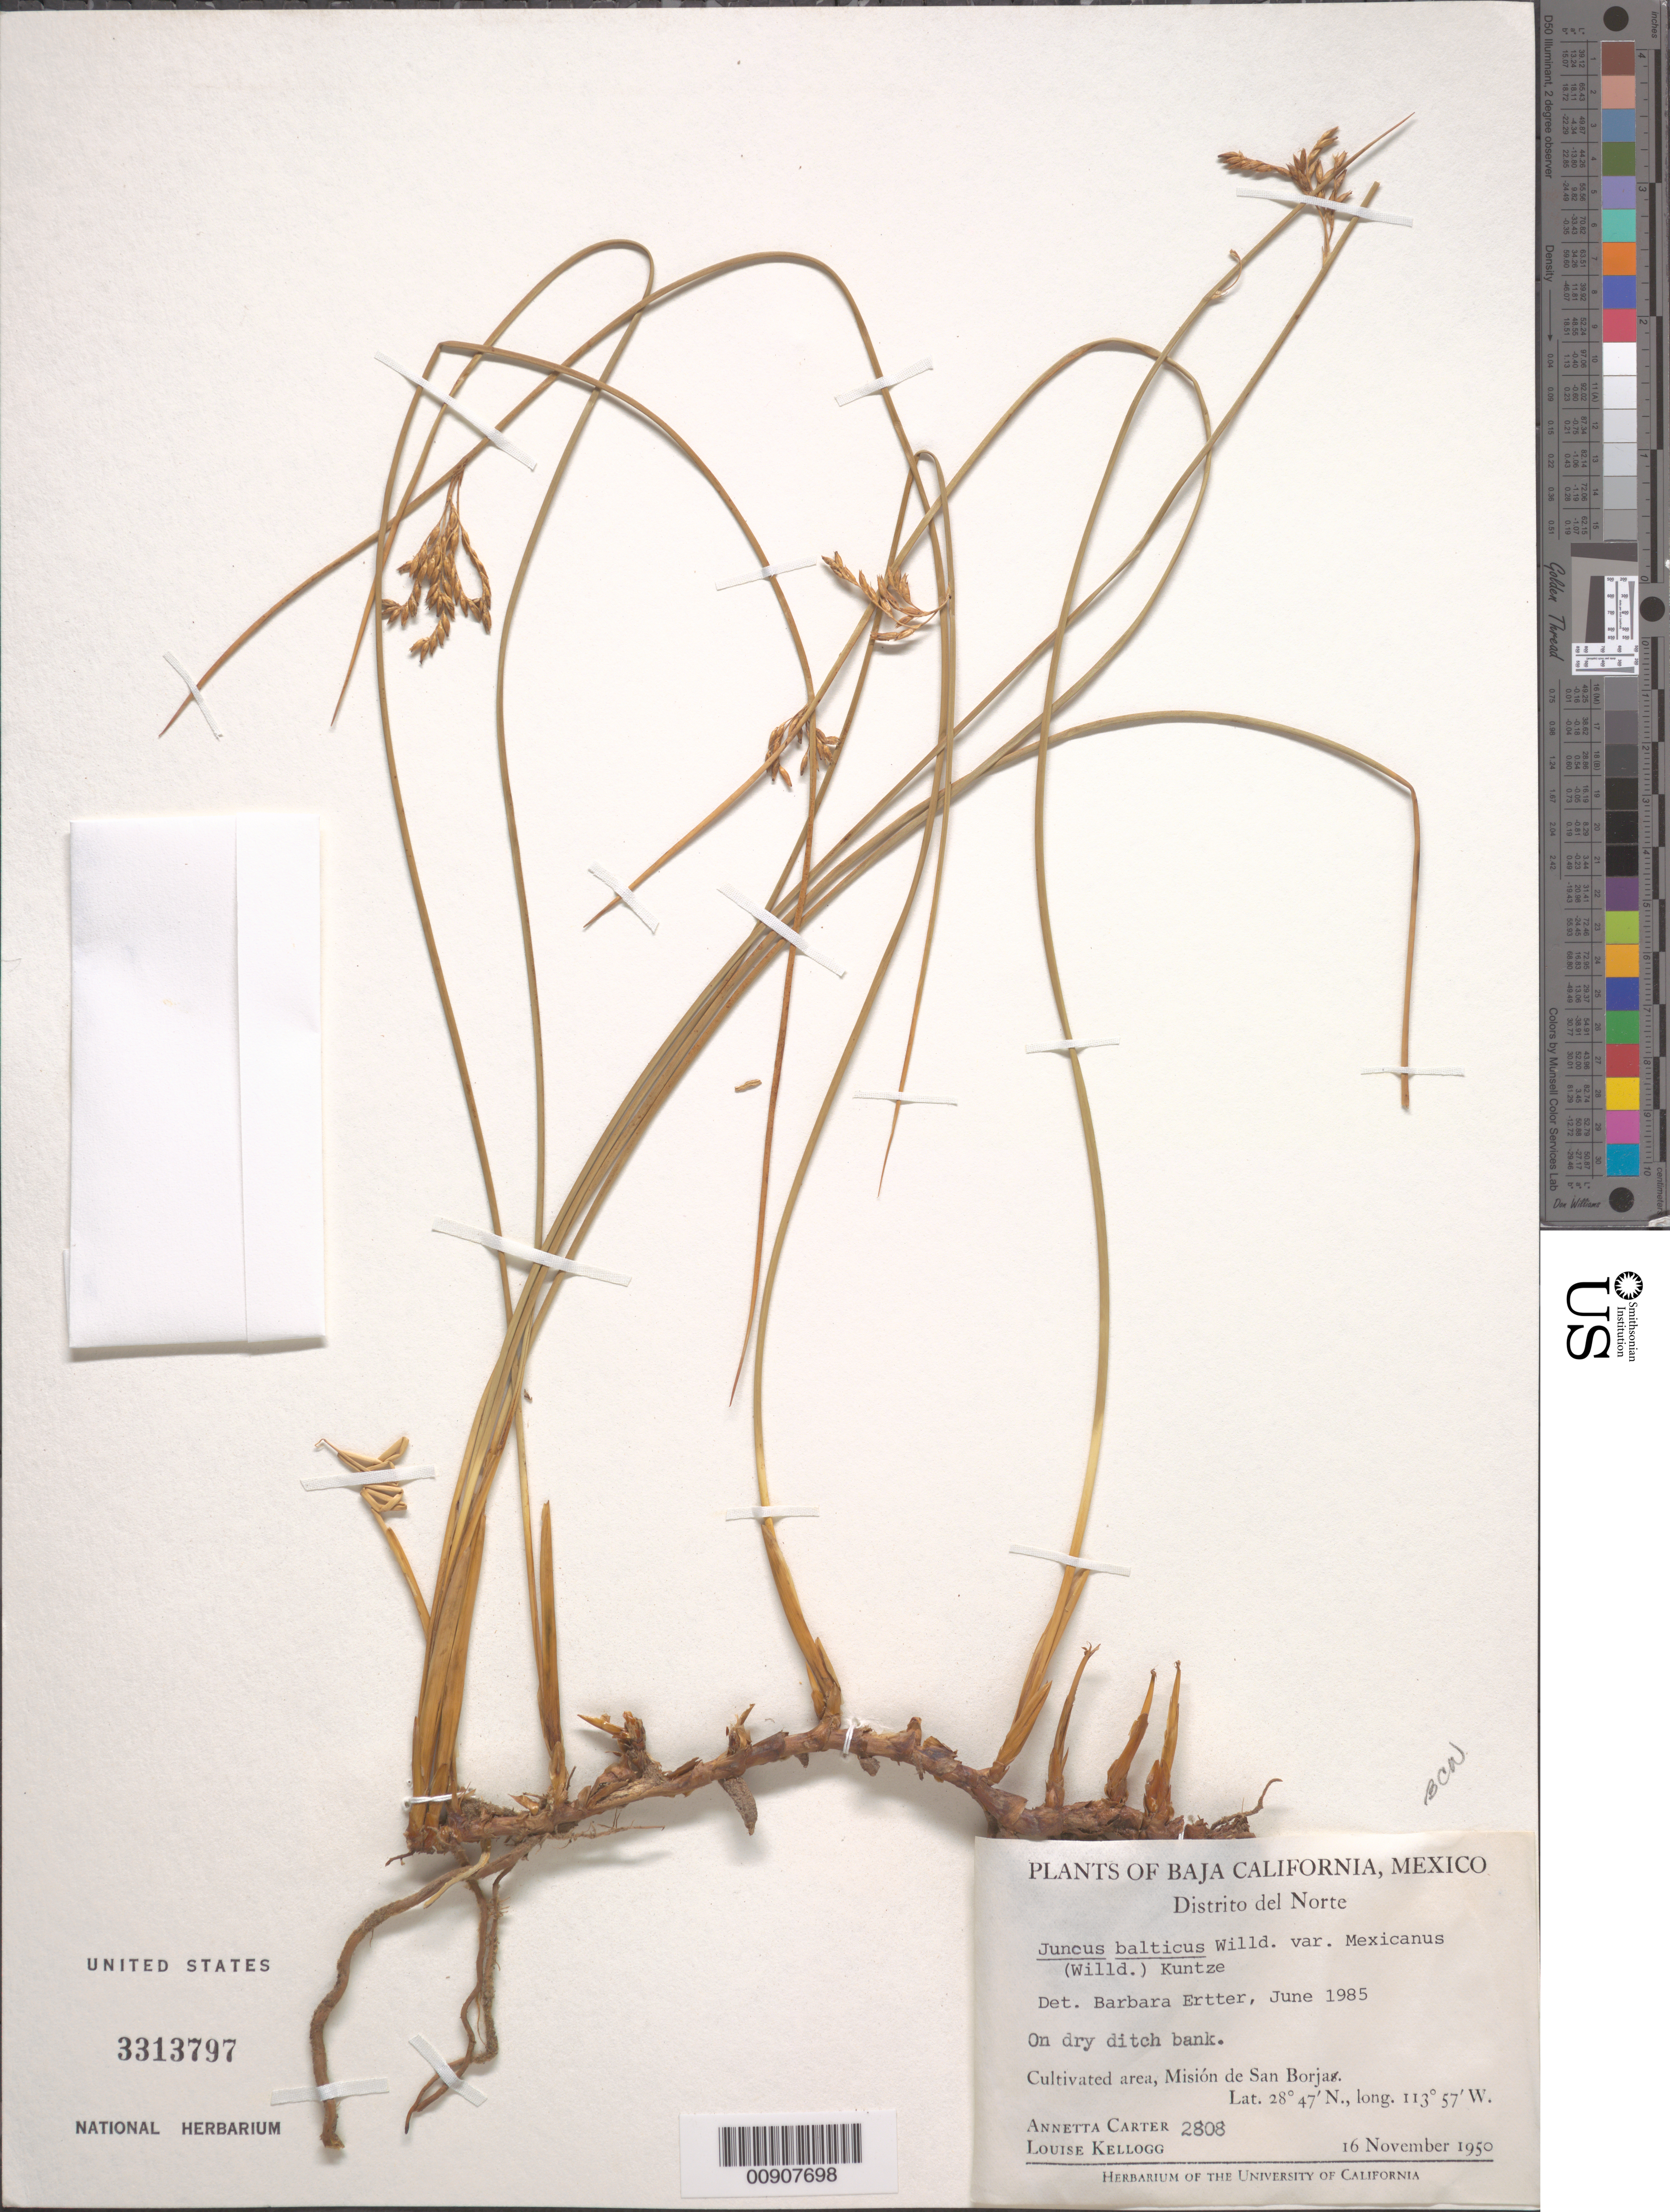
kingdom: Plantae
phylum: Tracheophyta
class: Liliopsida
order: Poales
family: Juncaceae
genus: Juncus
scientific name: Juncus balticus var. mexicanus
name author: (Willd. ex Schult. & Schult. f.) Snogerup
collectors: A. Carter & L. Kellogg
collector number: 2808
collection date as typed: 16 Nov 1950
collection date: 1950-11-16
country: Mexico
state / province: Baja California Norte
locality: Cultivated area, Misión de San Borja, Baja California Distrito del Norte.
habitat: On dry ditch bank.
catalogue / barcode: US 3313797